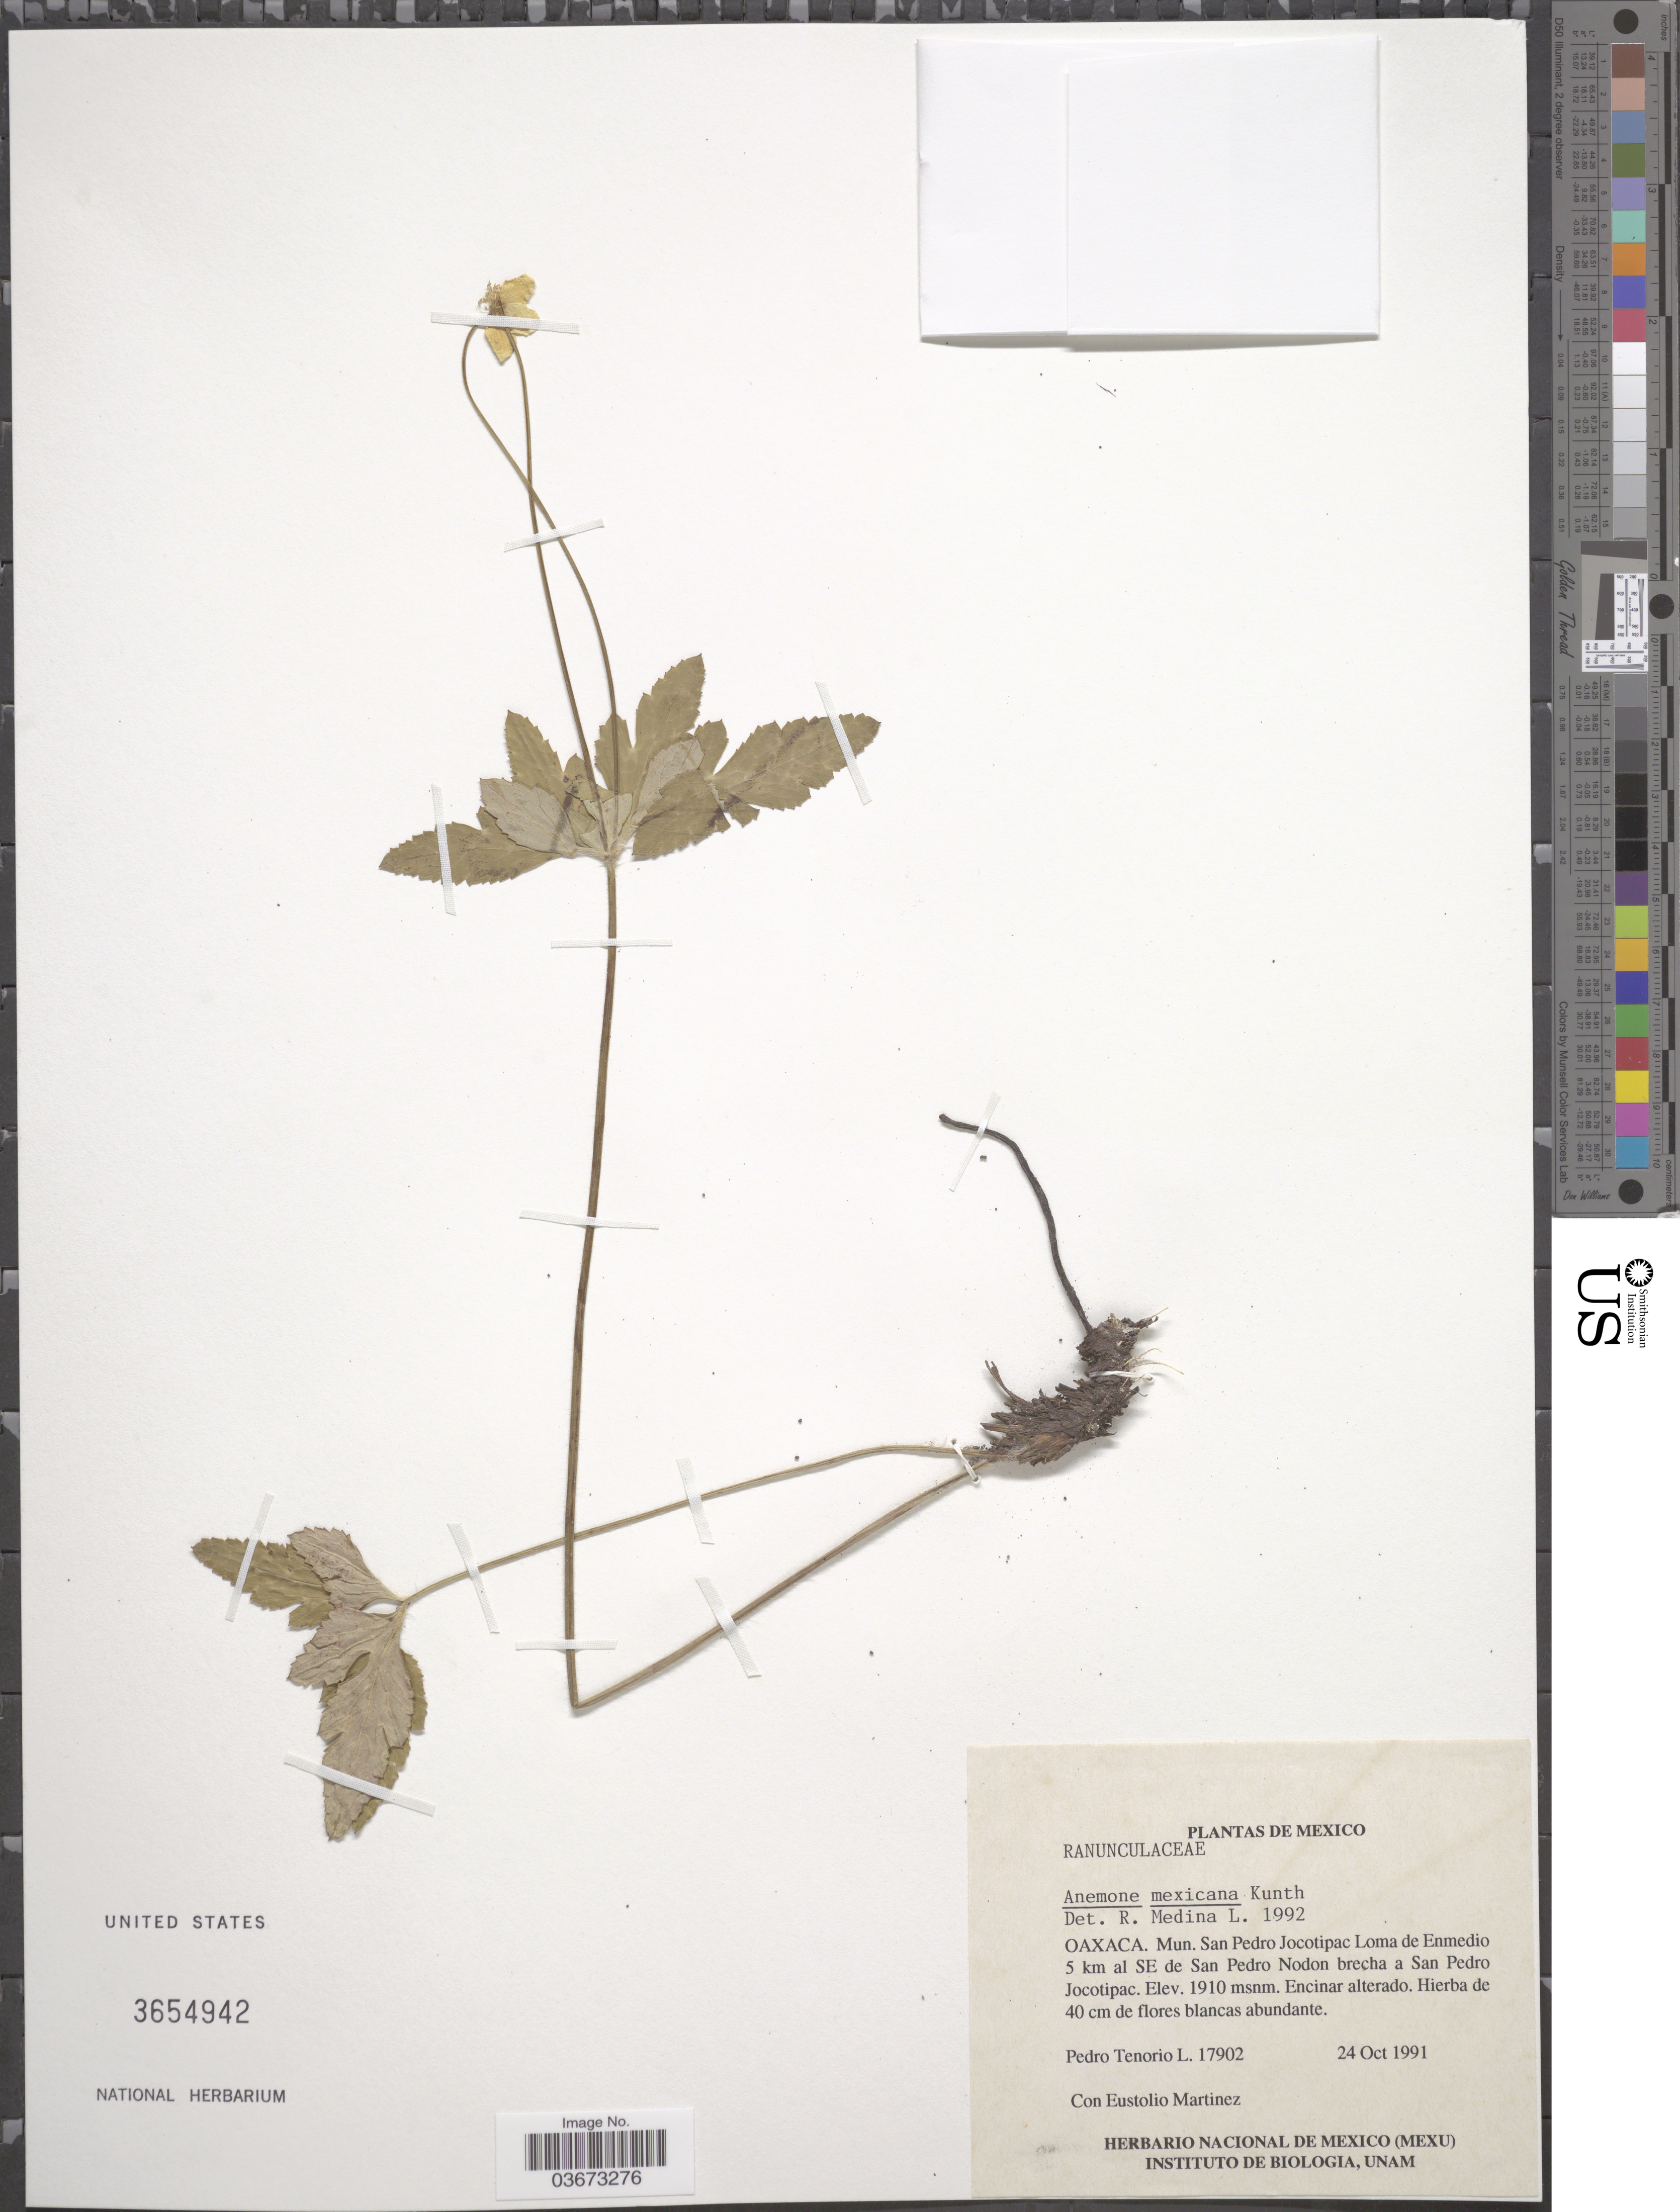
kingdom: Plantae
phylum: Tracheophyta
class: Magnoliopsida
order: Ranunculales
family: Ranunculaceae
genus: Anemone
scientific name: Anemone mexicana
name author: Kunth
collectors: P. Tenorio L. & E. Martínez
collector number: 17902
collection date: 1991-10-24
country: Mexico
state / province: Oaxaca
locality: Mun. San Pedro Jocotipac Loma de Enmedio 5 km al SE de San Pedro Nodon brecha a San Pedro Jocotipac.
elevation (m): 1910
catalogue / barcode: US 3654942